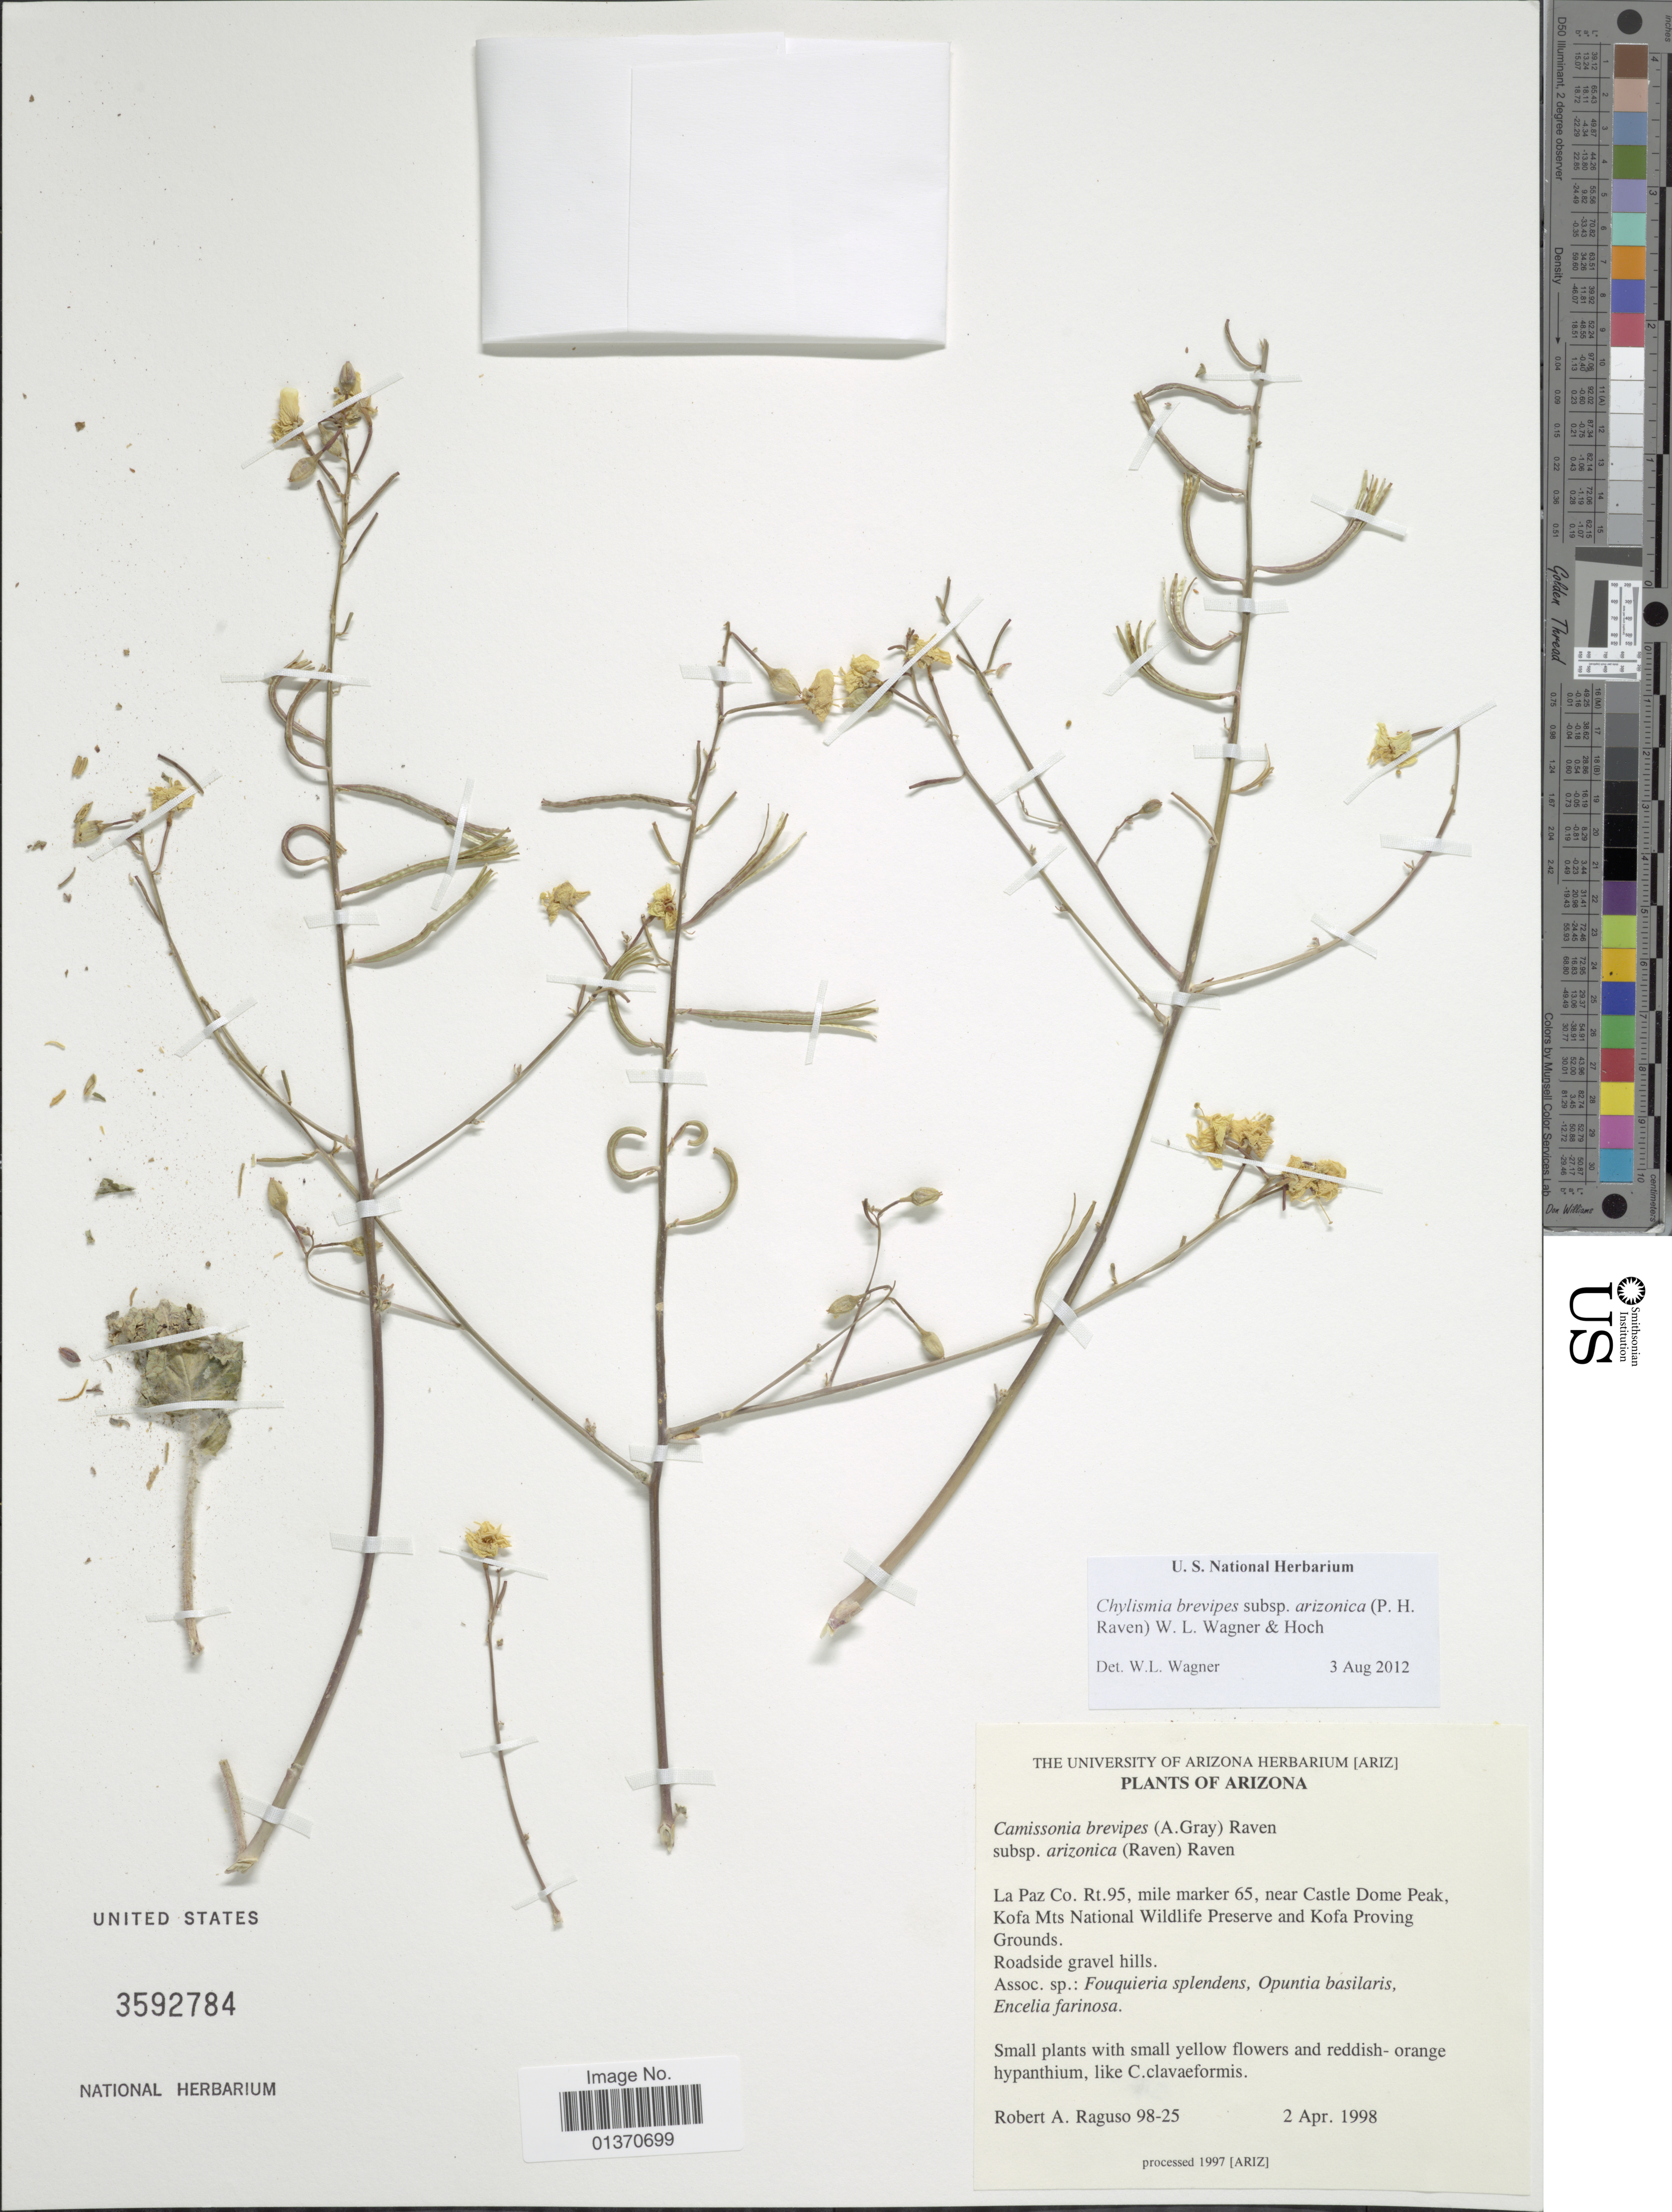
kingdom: Plantae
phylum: Tracheophyta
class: Magnoliopsida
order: Myrtales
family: Onagraceae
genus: Chylismia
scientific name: Chylismia brevipes subsp. arizonica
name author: (P.H. Raven) W.L. Wagner & Hoch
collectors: R. Raguso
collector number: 98-25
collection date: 1998-04-02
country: United States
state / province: Arizona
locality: La Paz Co. Rt. 95, mile marker 65, near Castle Dome Peak, Kofa Mts National Wildlife Preserve and Kofa Proving Grounds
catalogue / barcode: US 3592784